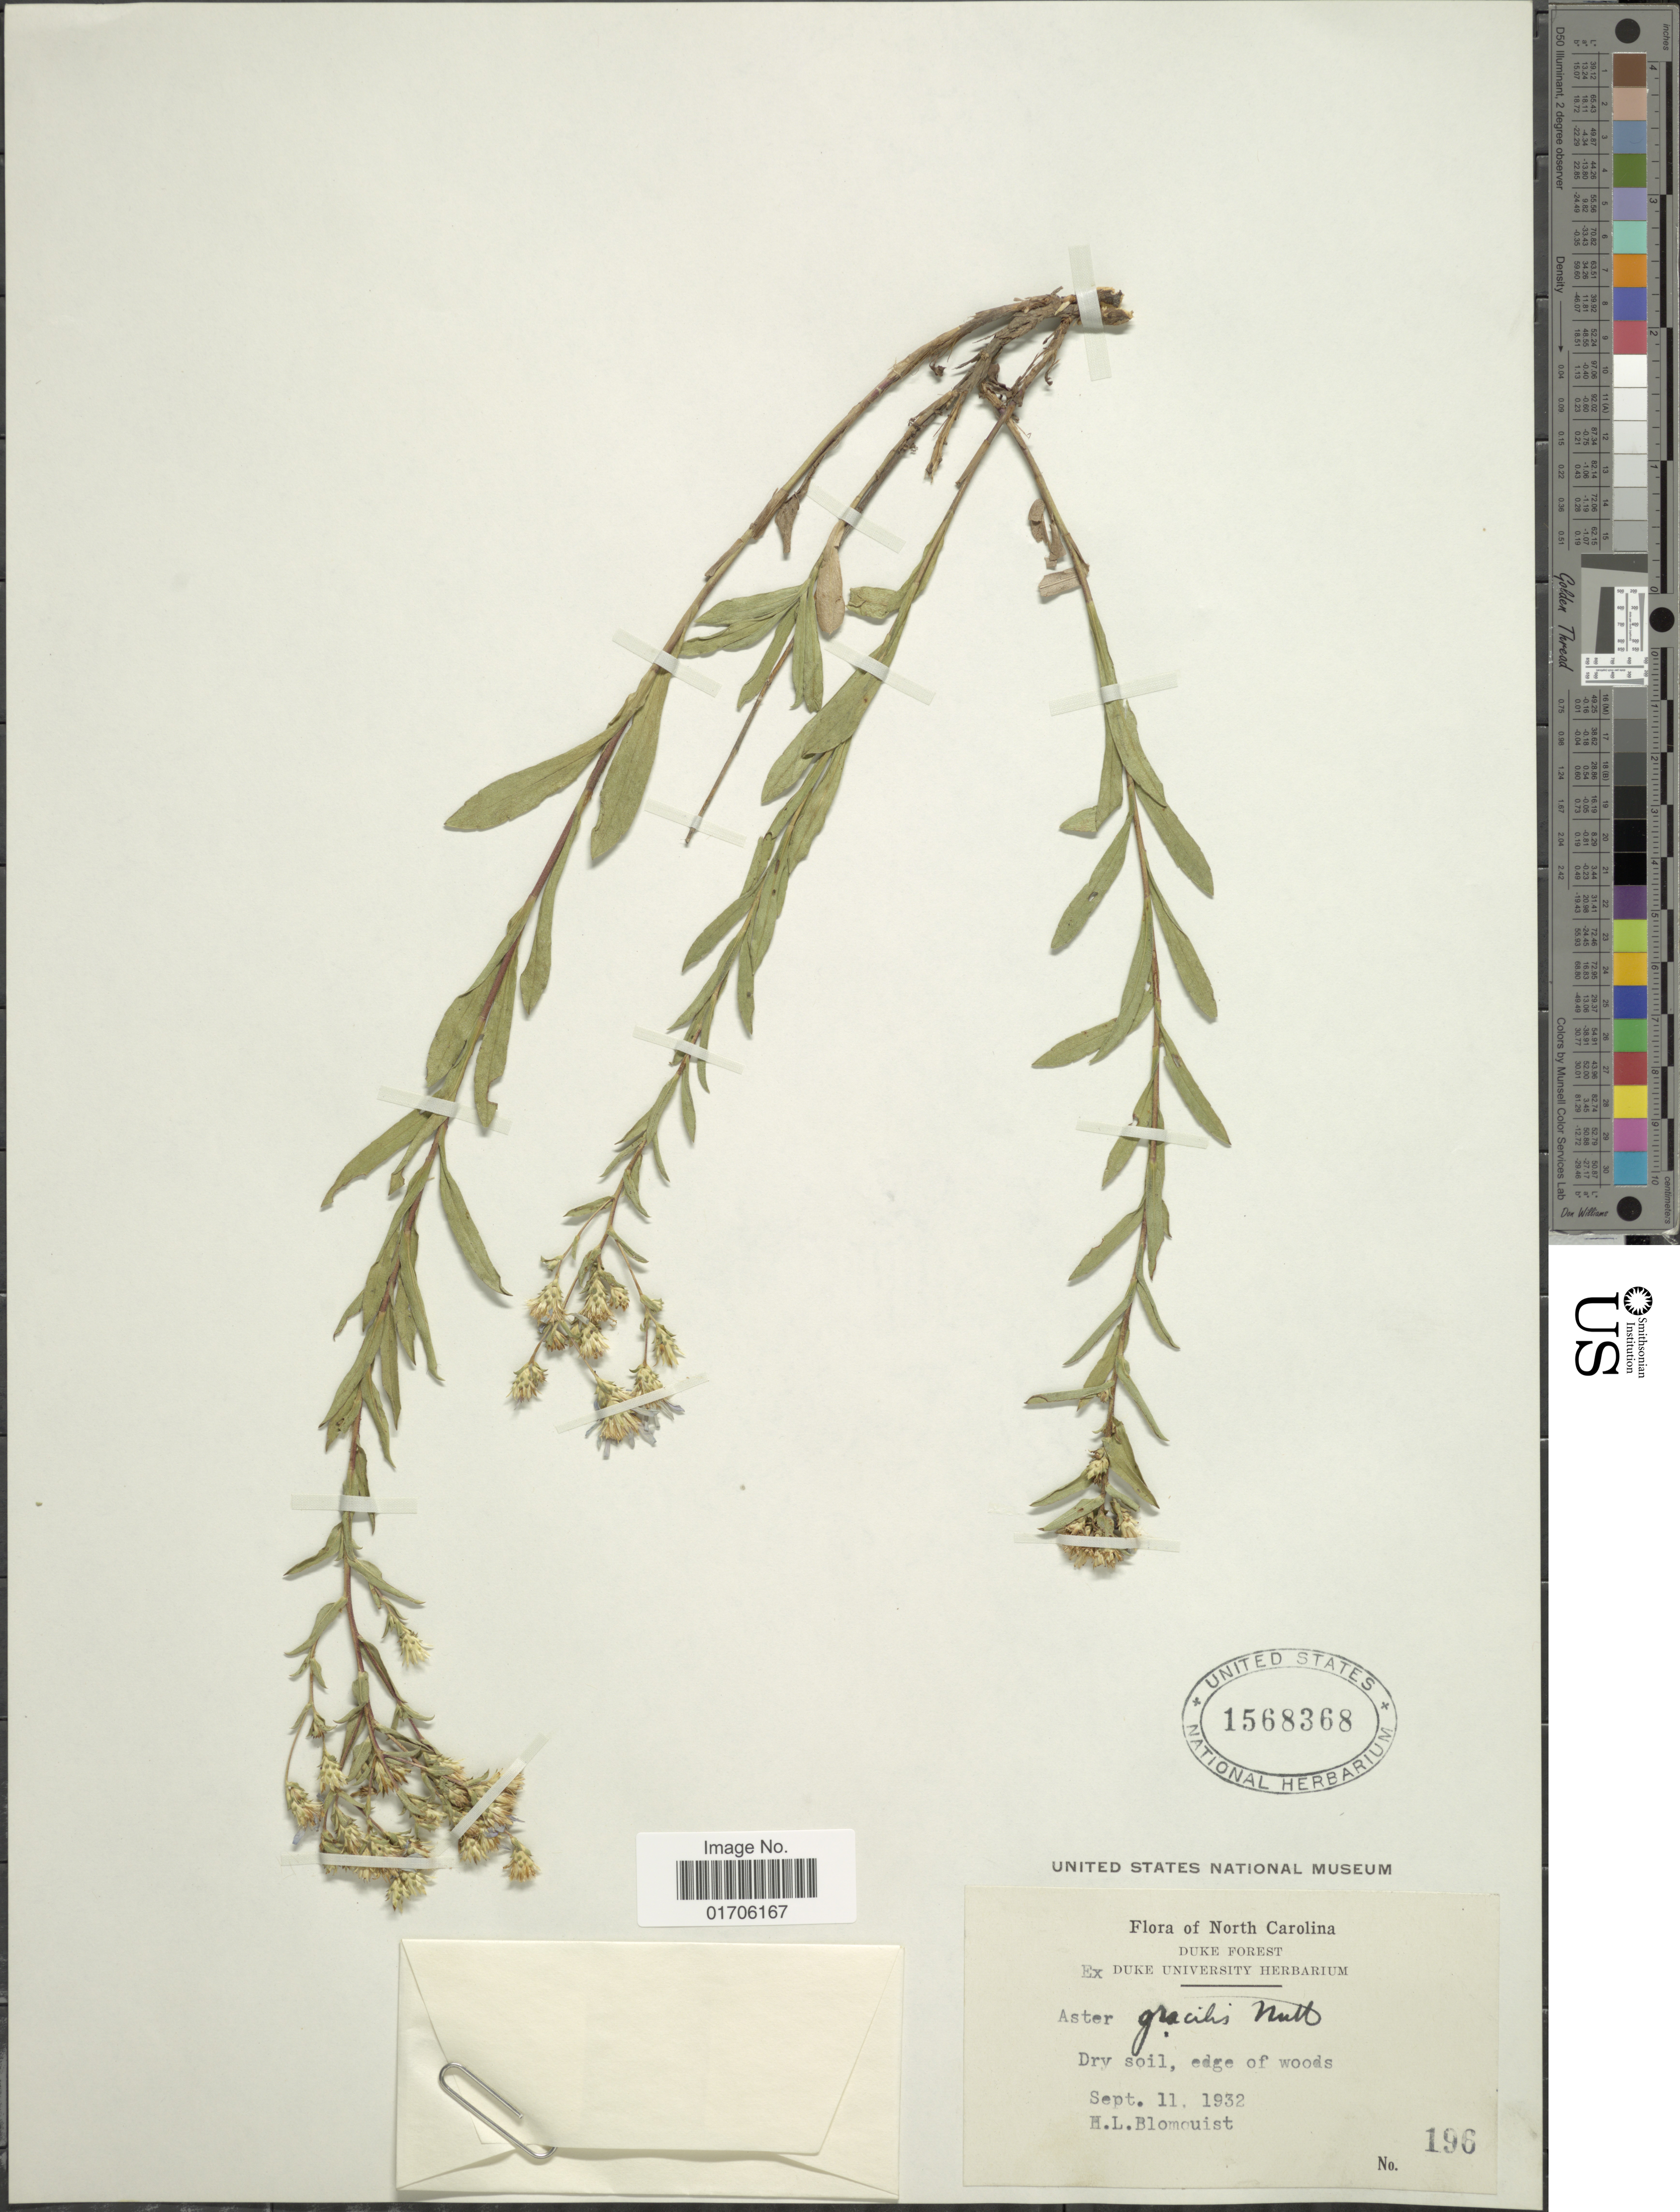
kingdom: Plantae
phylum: Tracheophyta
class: Magnoliopsida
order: Asterales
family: Asteraceae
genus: Eurybia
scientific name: Eurybia compacta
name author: G.L. Nesom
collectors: H. Blomquist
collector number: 196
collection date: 1932-09-11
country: United States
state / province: North Carolina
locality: North Carolina. Dry soil, edge of woods.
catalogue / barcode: US 1568368